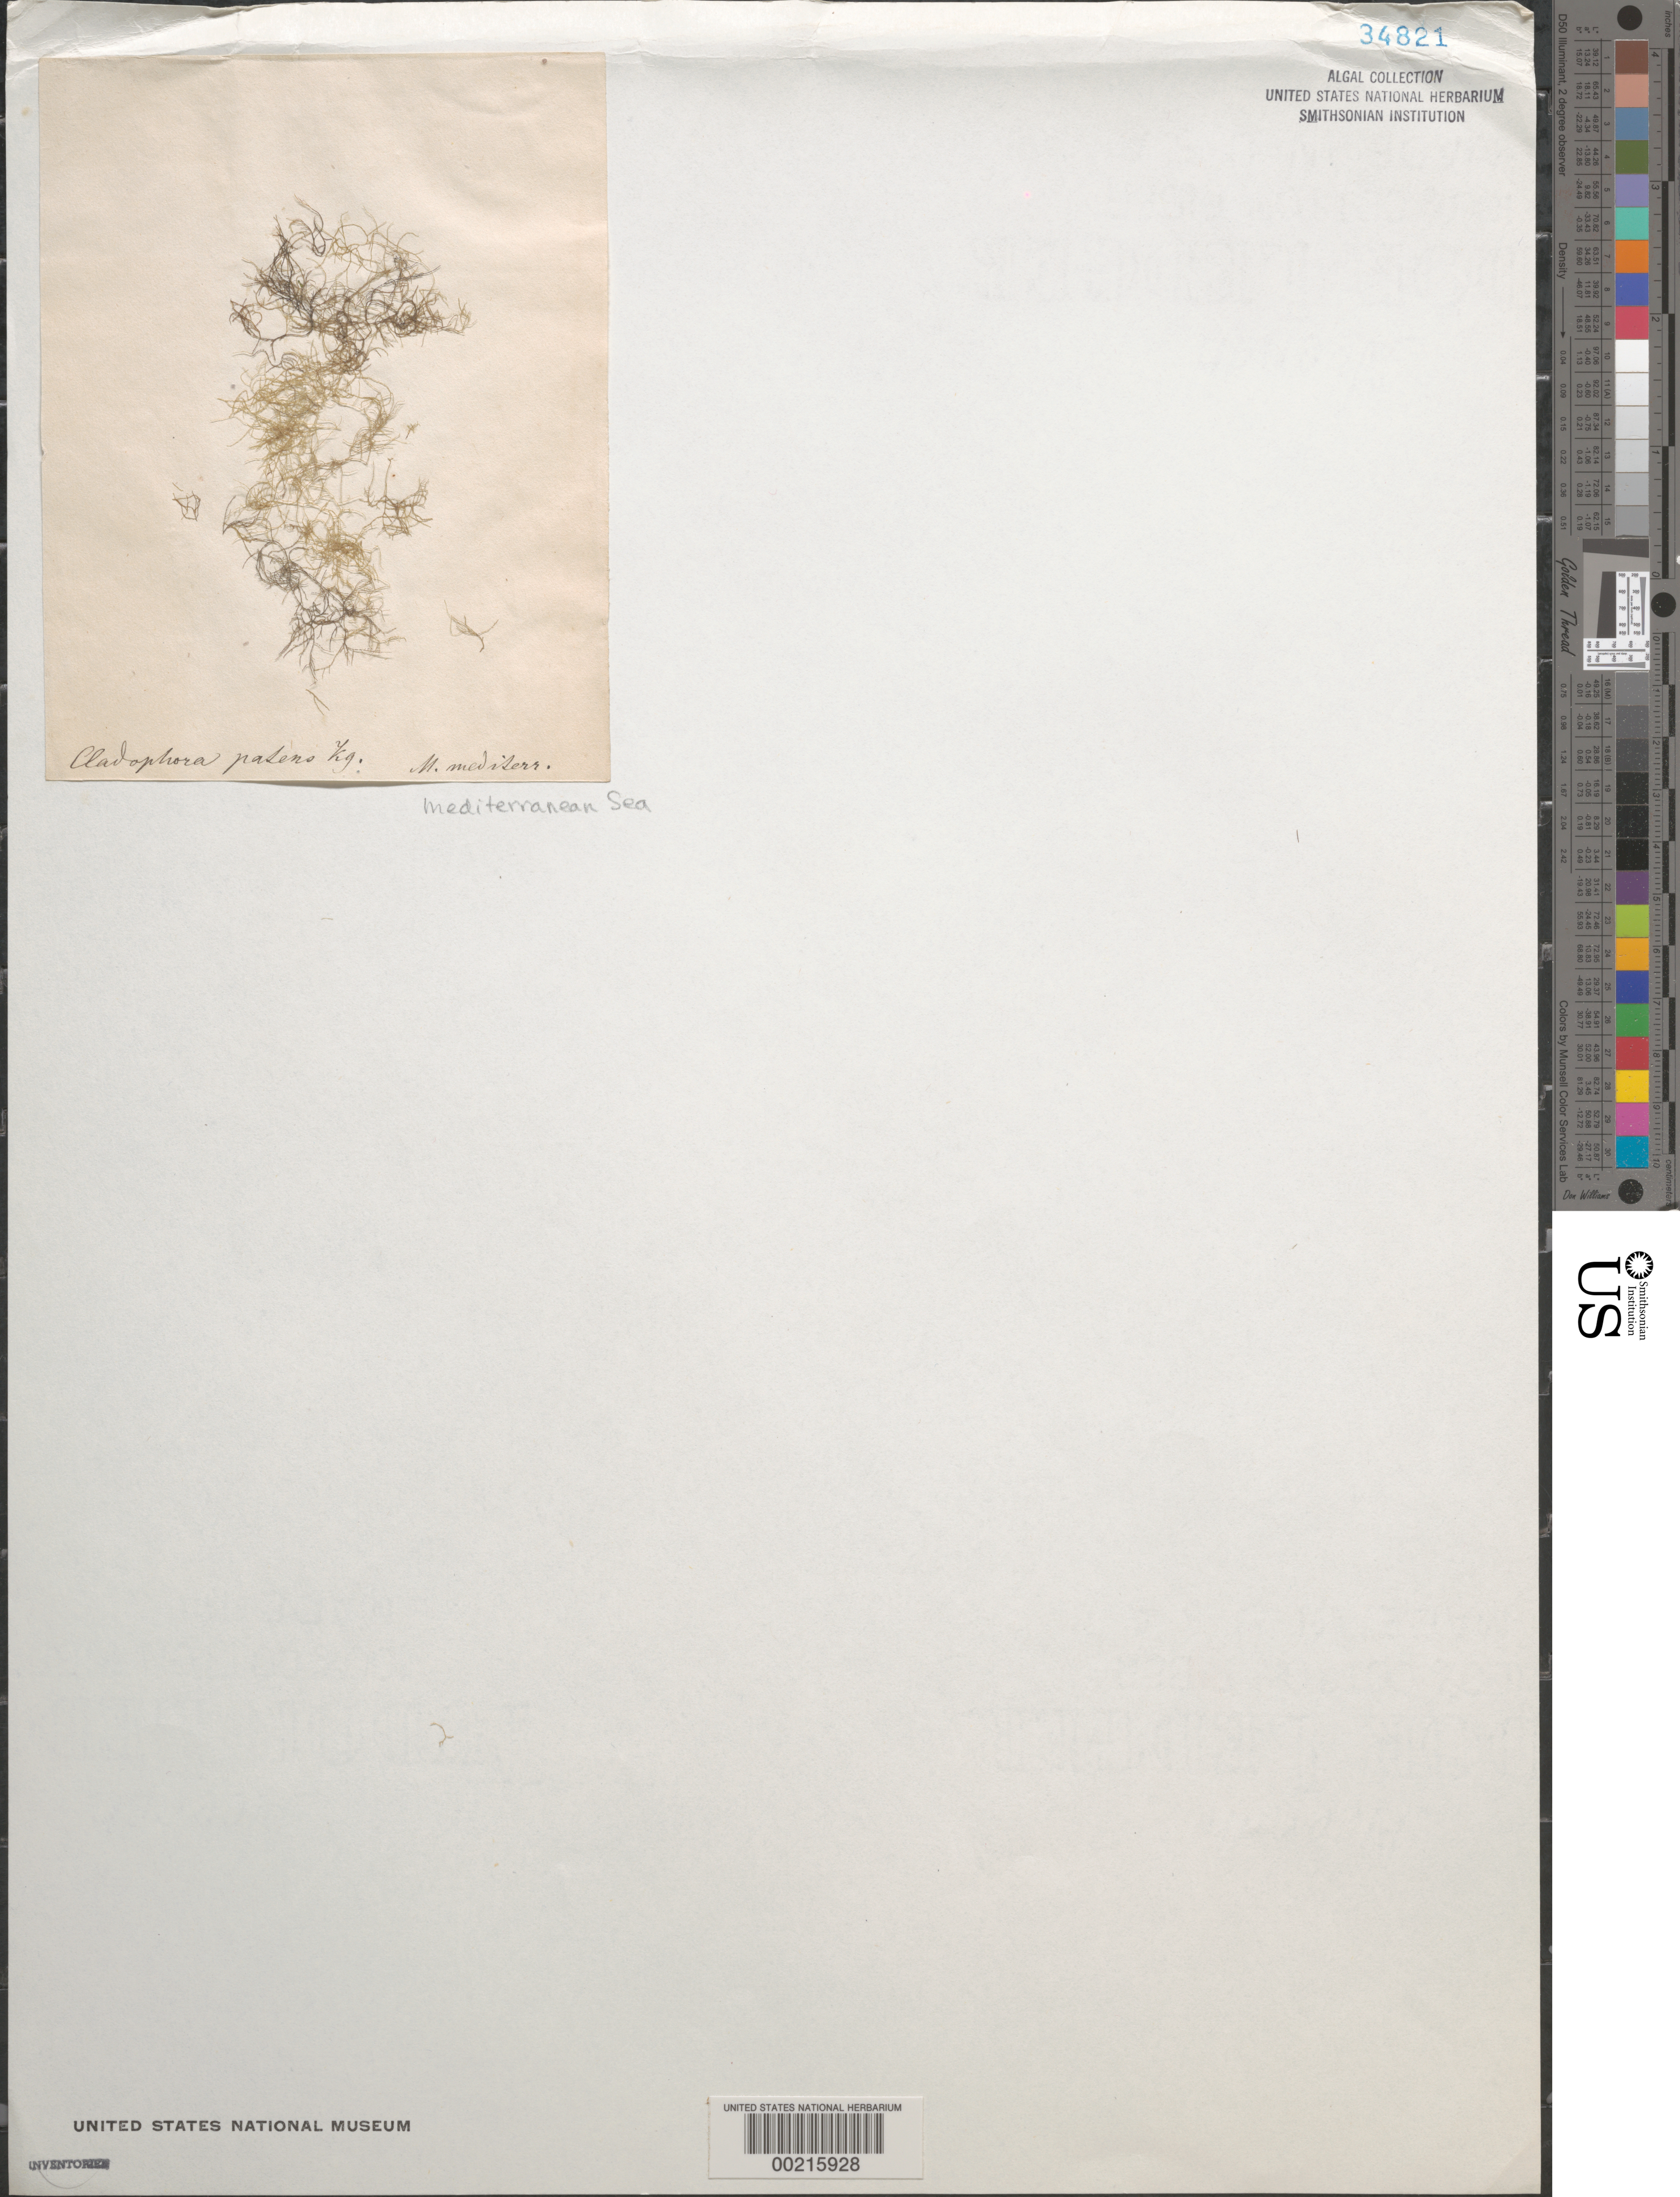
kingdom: Plantae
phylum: Chlorophyta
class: Ulvophyceae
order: Cladophorales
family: Cladophoraceae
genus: Cladophora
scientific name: Cladophora fracta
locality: Mediterranean Sea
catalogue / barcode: US 34821